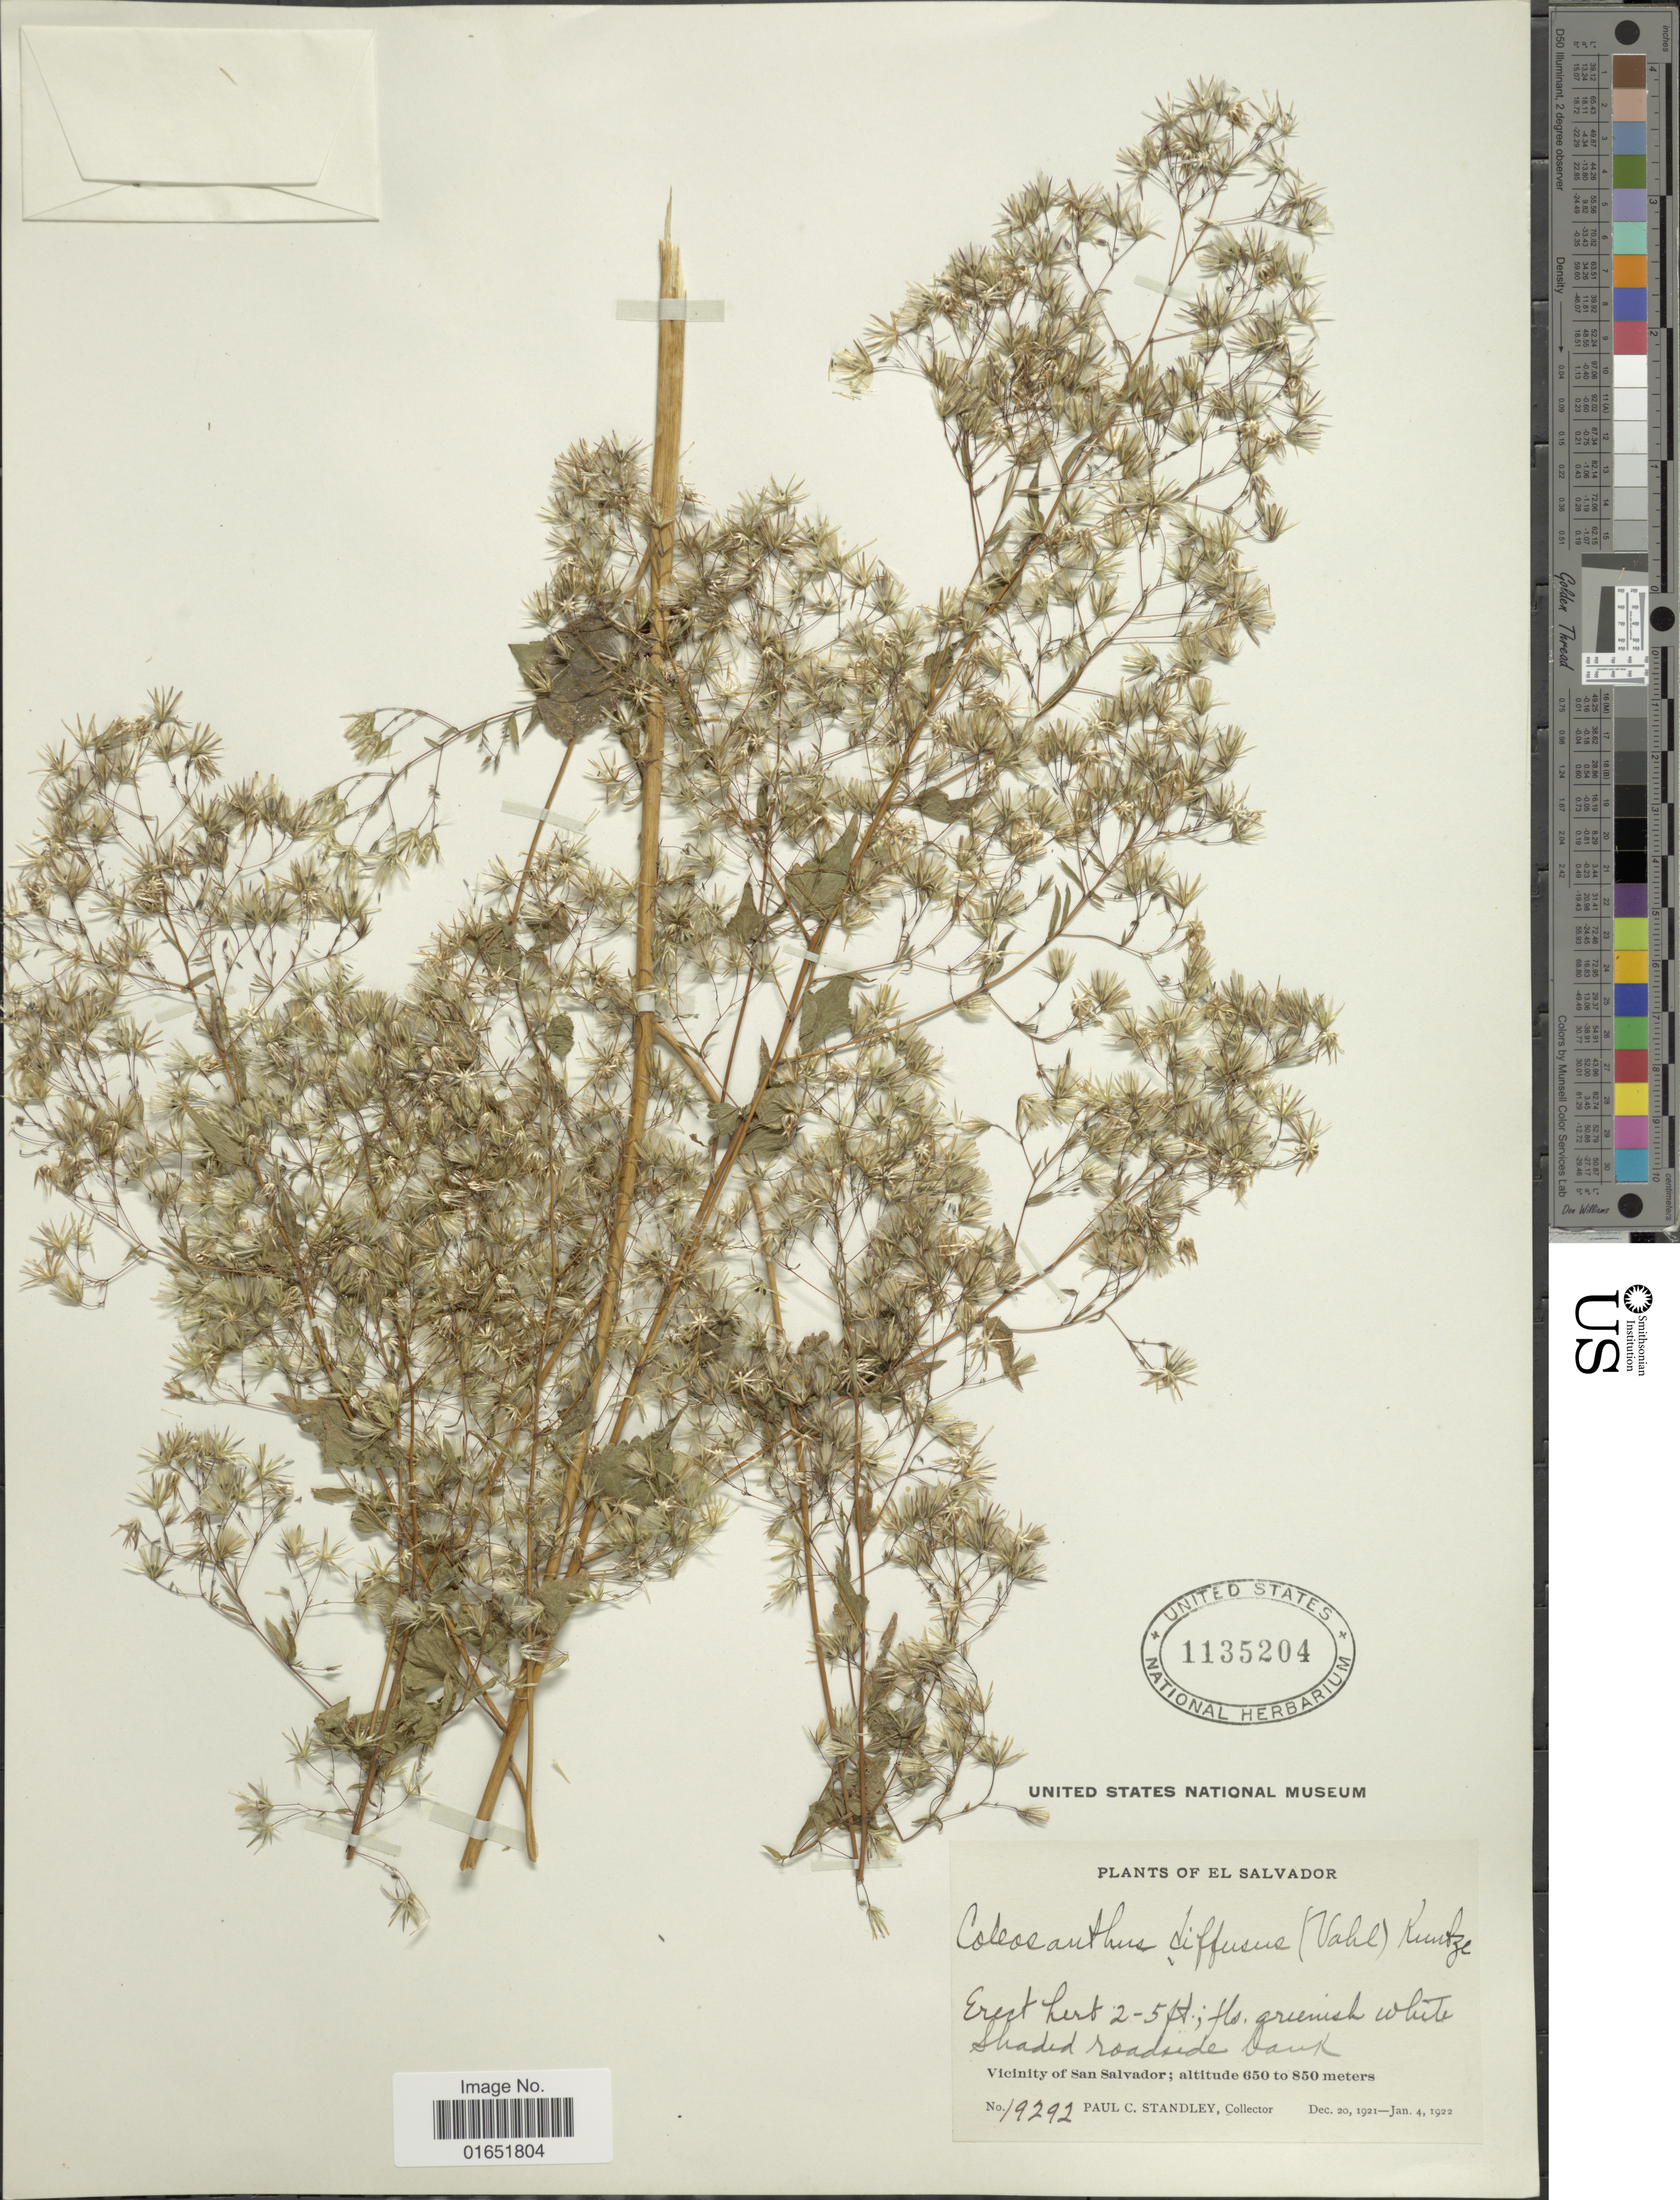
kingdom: Plantae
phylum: Tracheophyta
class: Magnoliopsida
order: Asterales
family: Asteraceae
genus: Brickellia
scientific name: Brickellia diffusa M.E. Jones, nom illeg.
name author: M.E. Jones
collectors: P. C. Standley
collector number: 19292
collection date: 1921-12-20/1922-01-04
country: El Salvador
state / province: San Salvador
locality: Shaded roadside bank, Vicinity of San Salvador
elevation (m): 650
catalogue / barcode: US 1135204